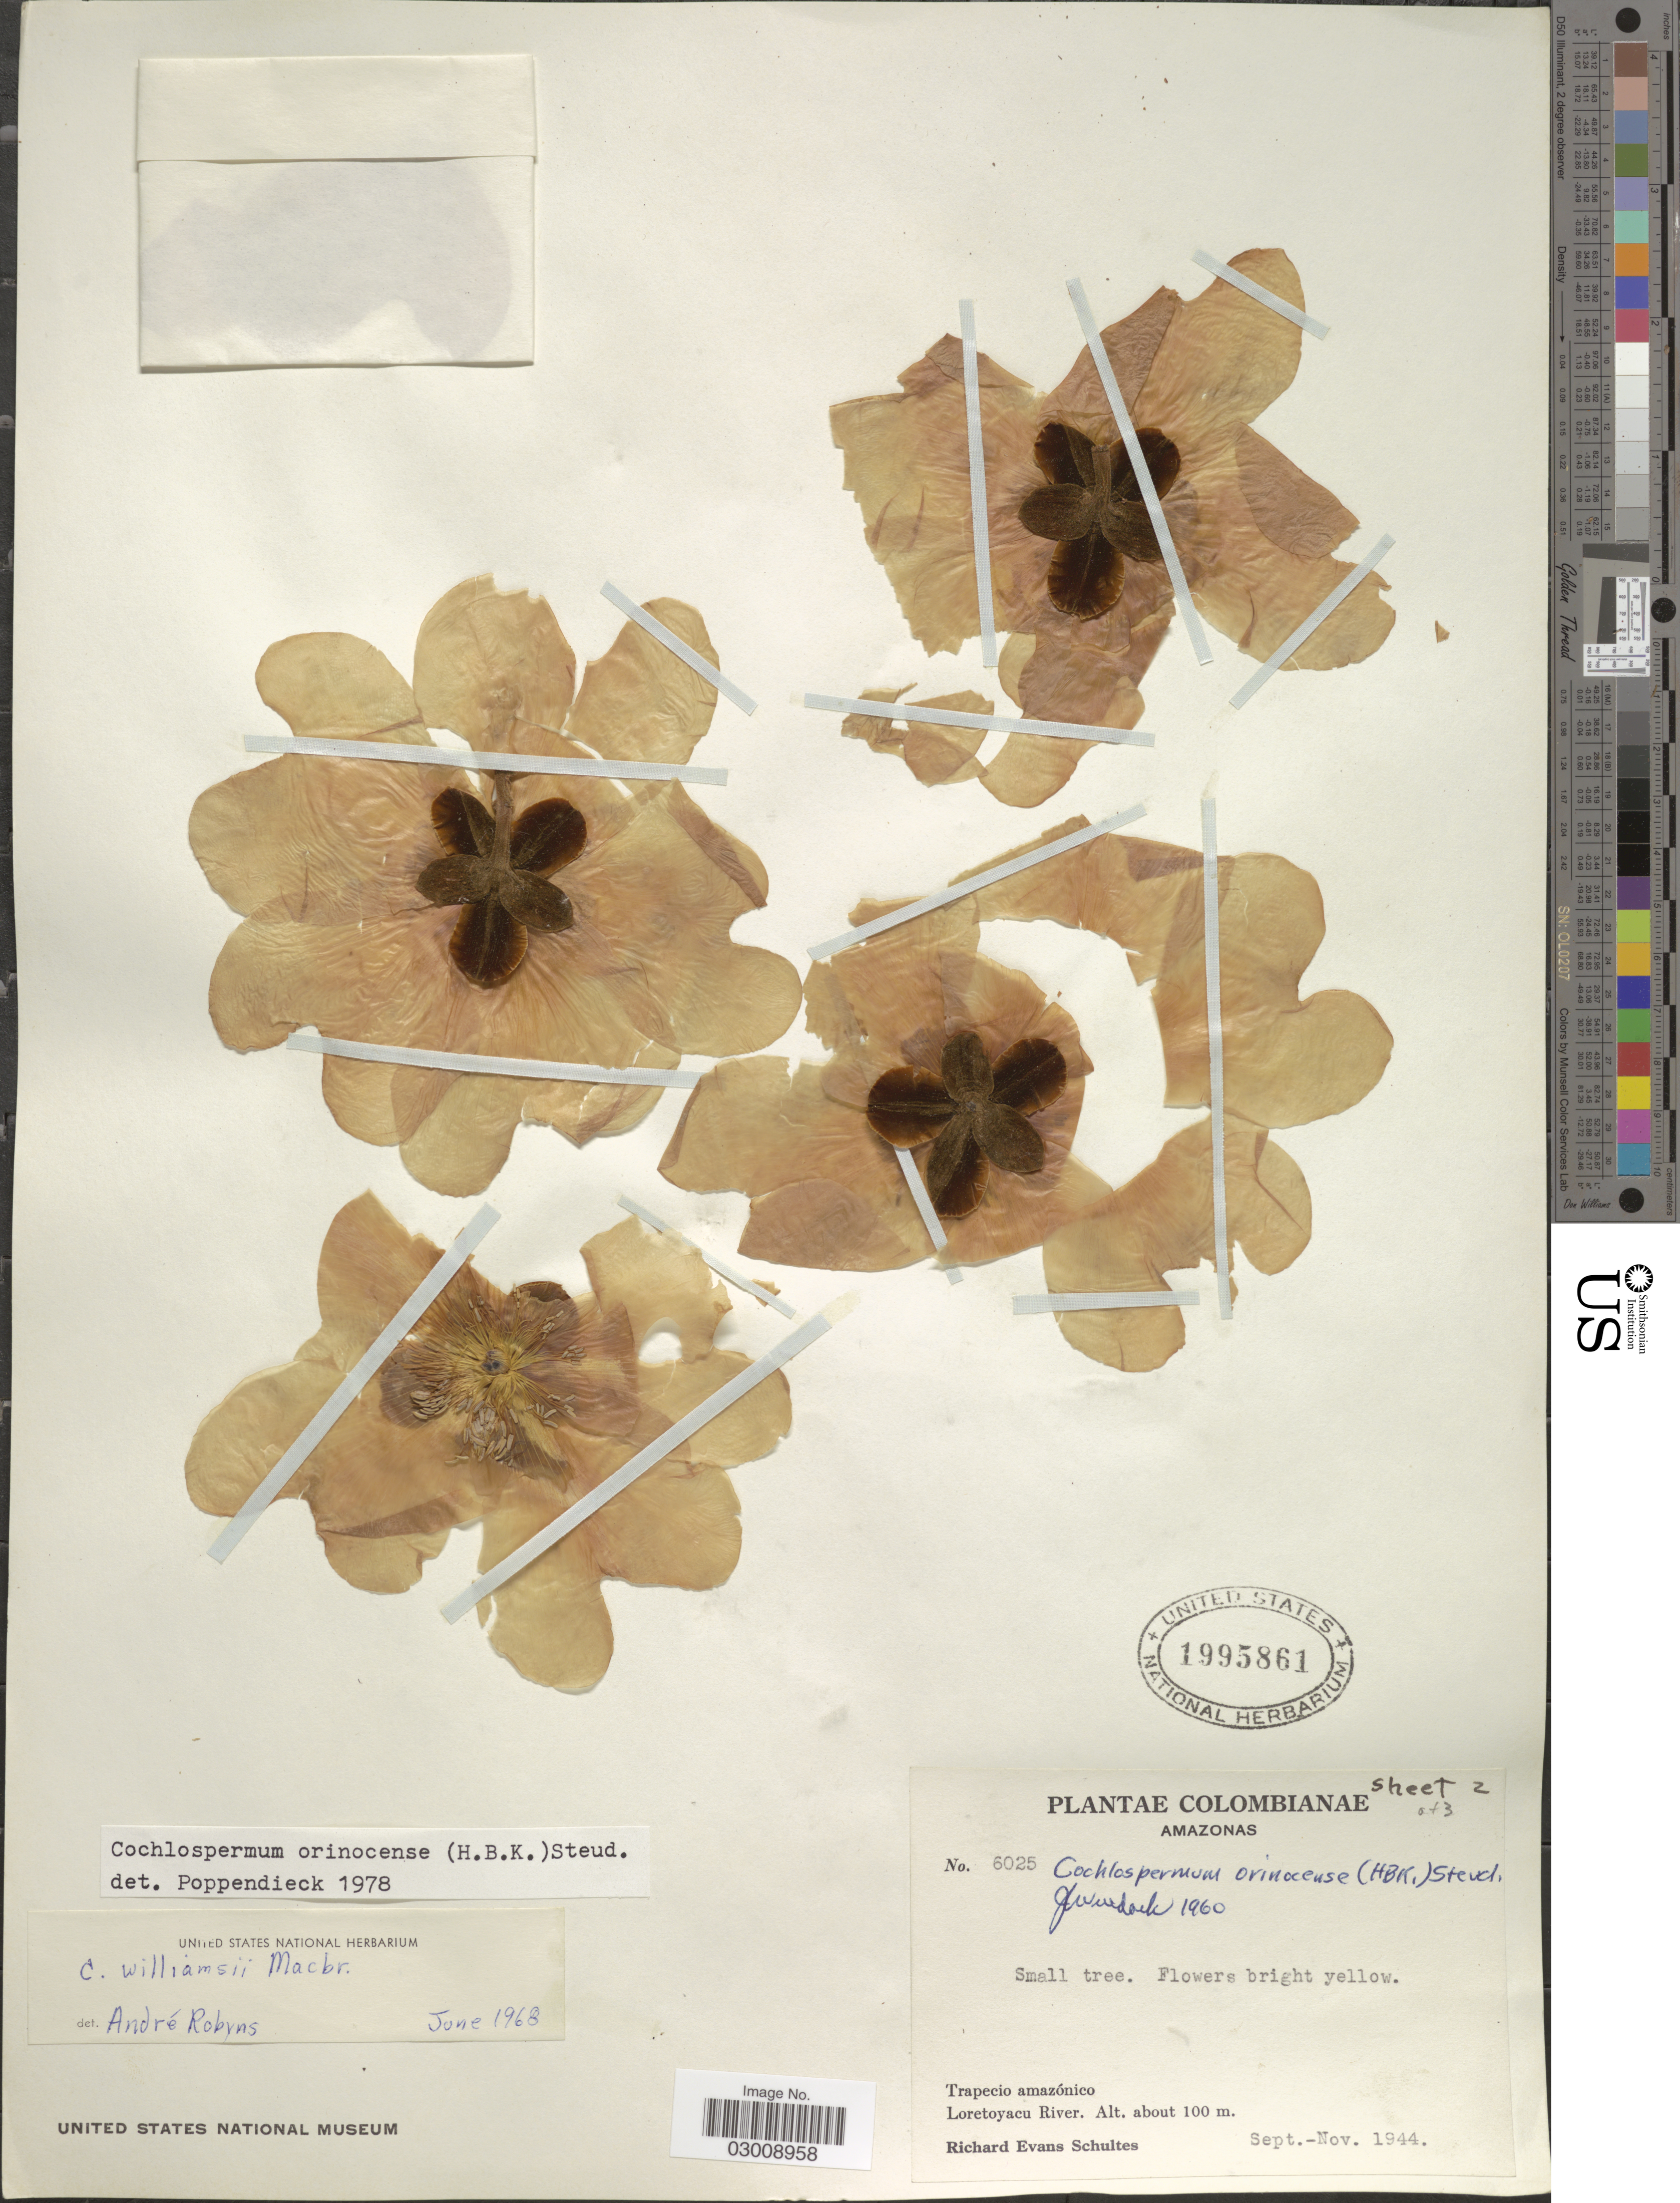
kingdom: Plantae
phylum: Tracheophyta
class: Magnoliopsida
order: Malvales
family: Cochlospermaceae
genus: Cochlospermum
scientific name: Cochlospermum orinocense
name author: (Kunth) Steud.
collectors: R. E. Schultes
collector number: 6025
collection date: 1944-09/1944-11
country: Colombia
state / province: Amazônas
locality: Trapecio amazónico. Loretoyacu River.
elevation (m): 100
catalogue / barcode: US 1995861